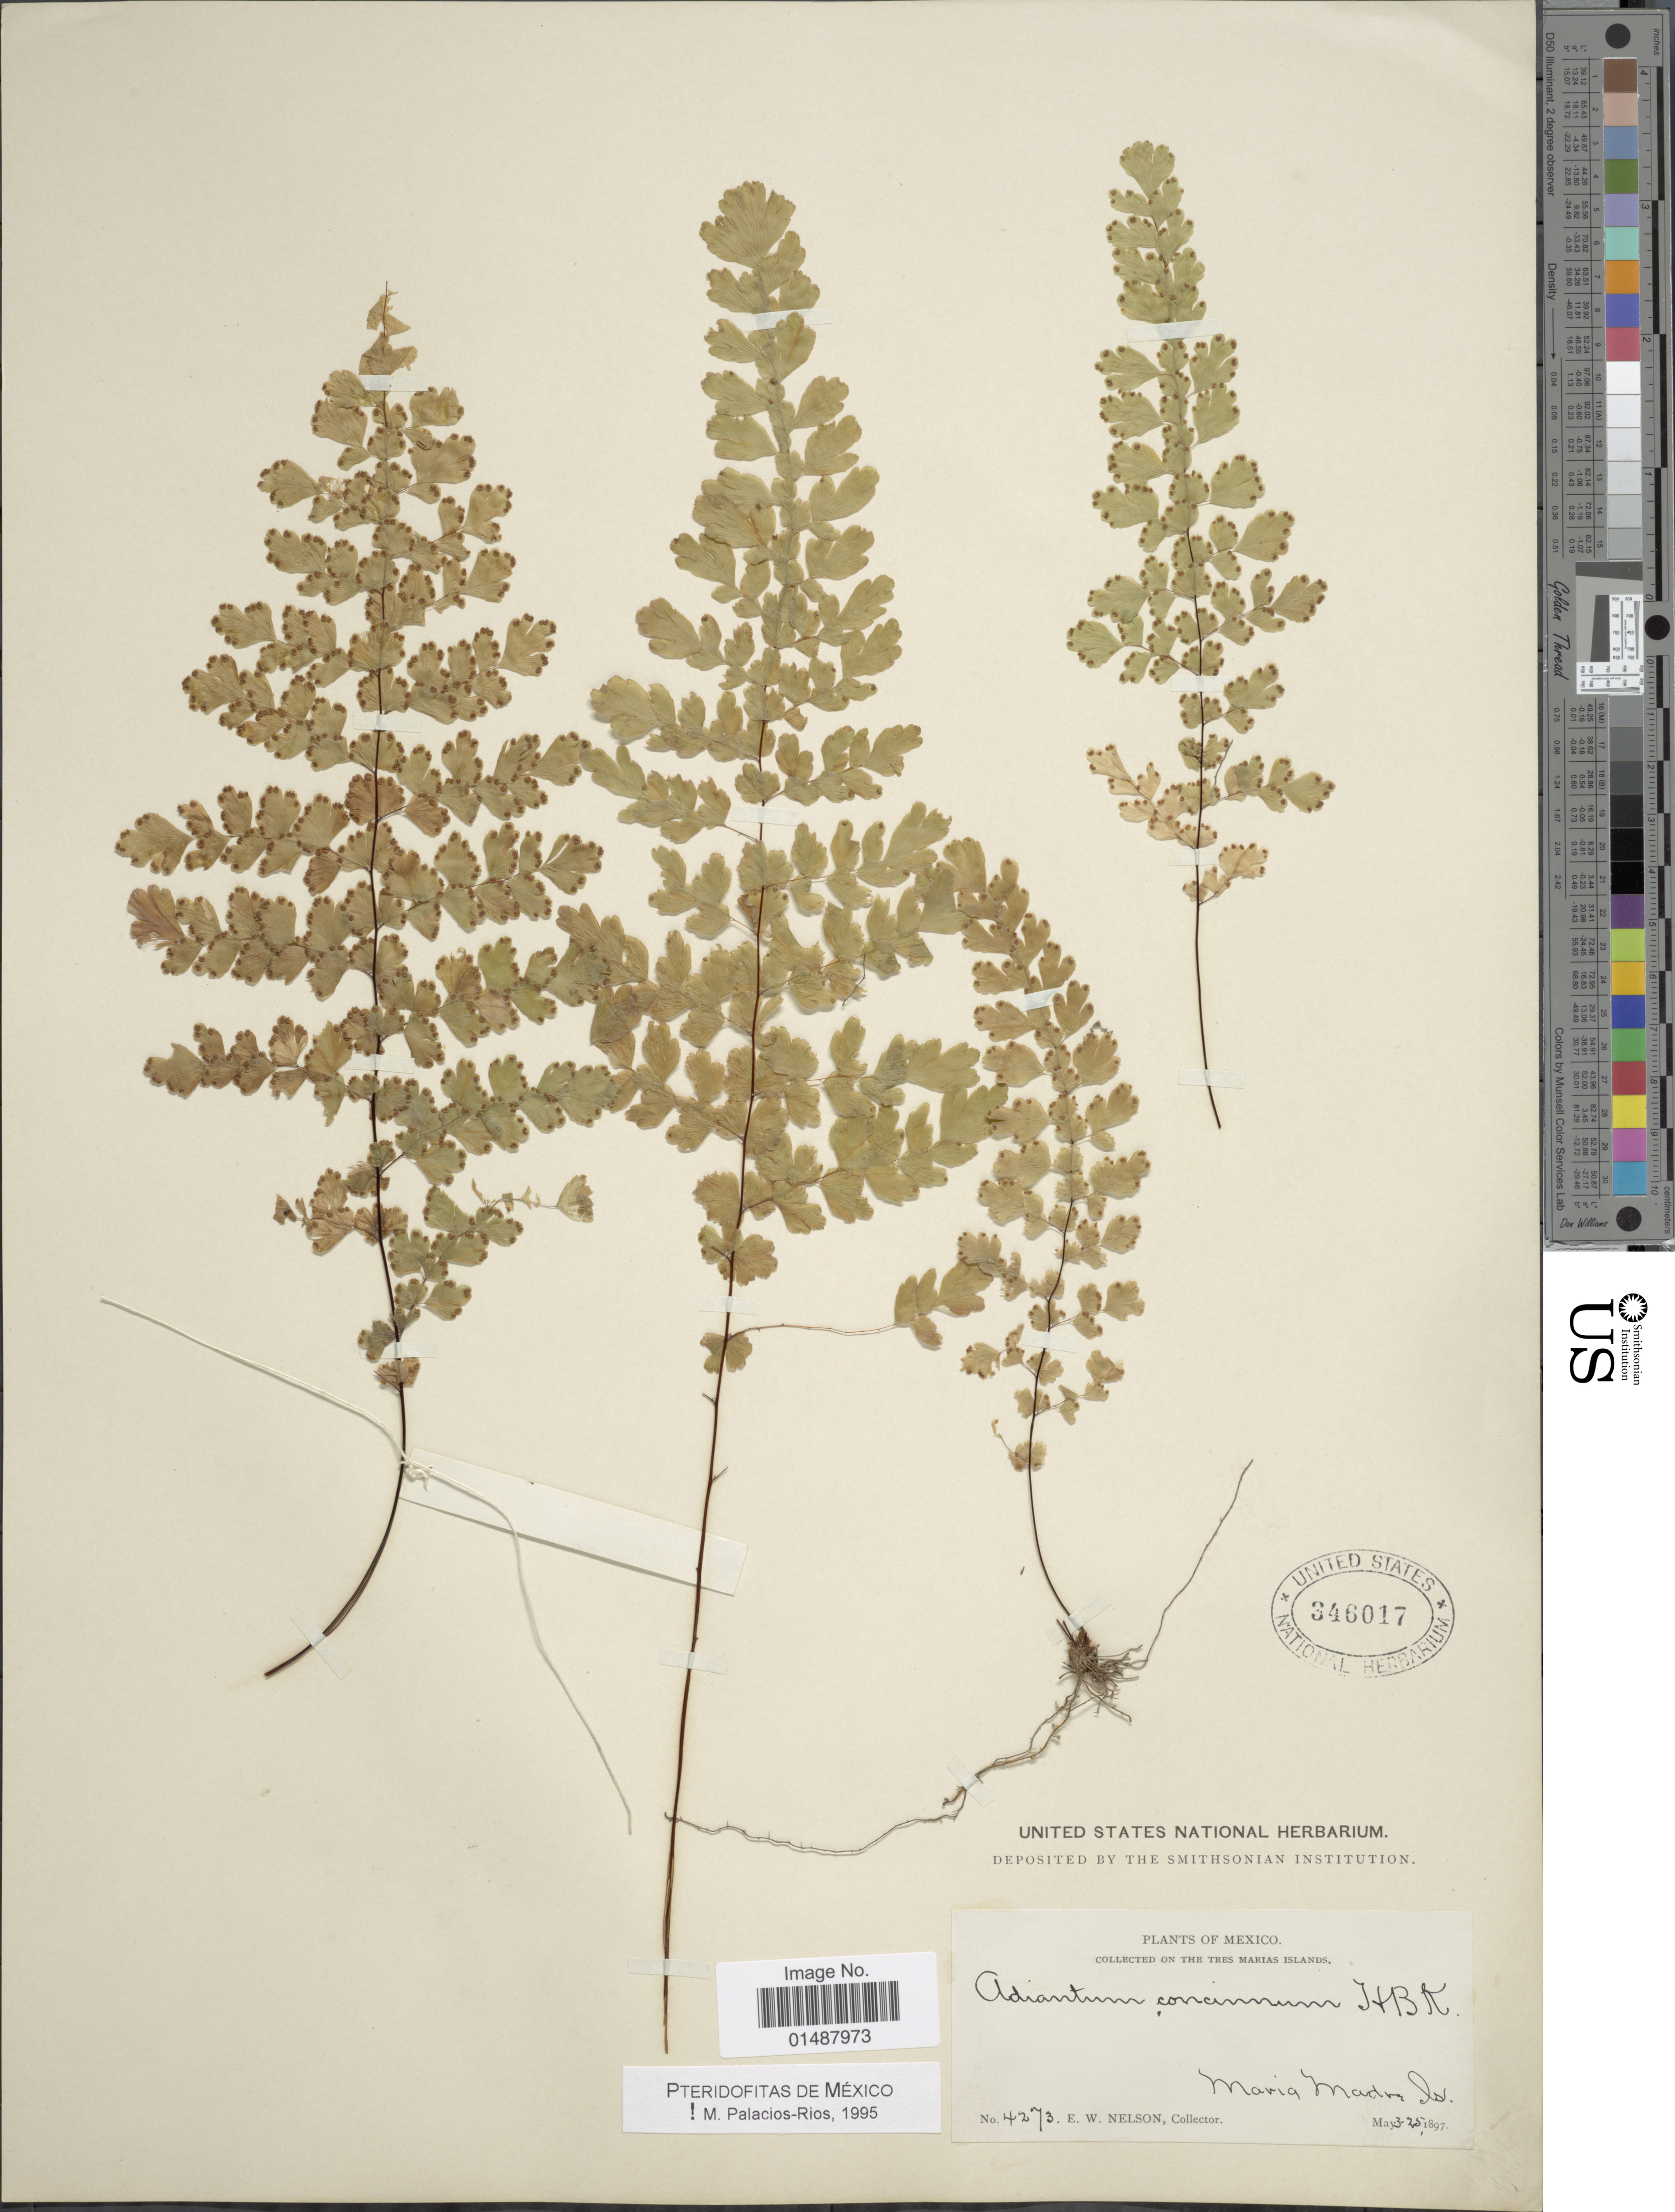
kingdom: Plantae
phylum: Tracheophyta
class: Polypodiopsida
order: Polypodiales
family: Pteridaceae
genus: Adiantum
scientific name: Adiantum concinnum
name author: Humb. & Bonpl. ex Willd.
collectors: E. W. Nelson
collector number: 4273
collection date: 1897-05-03/1897-05-25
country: Mexico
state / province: Nayarit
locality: Maria Madre Is.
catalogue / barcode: US 346017